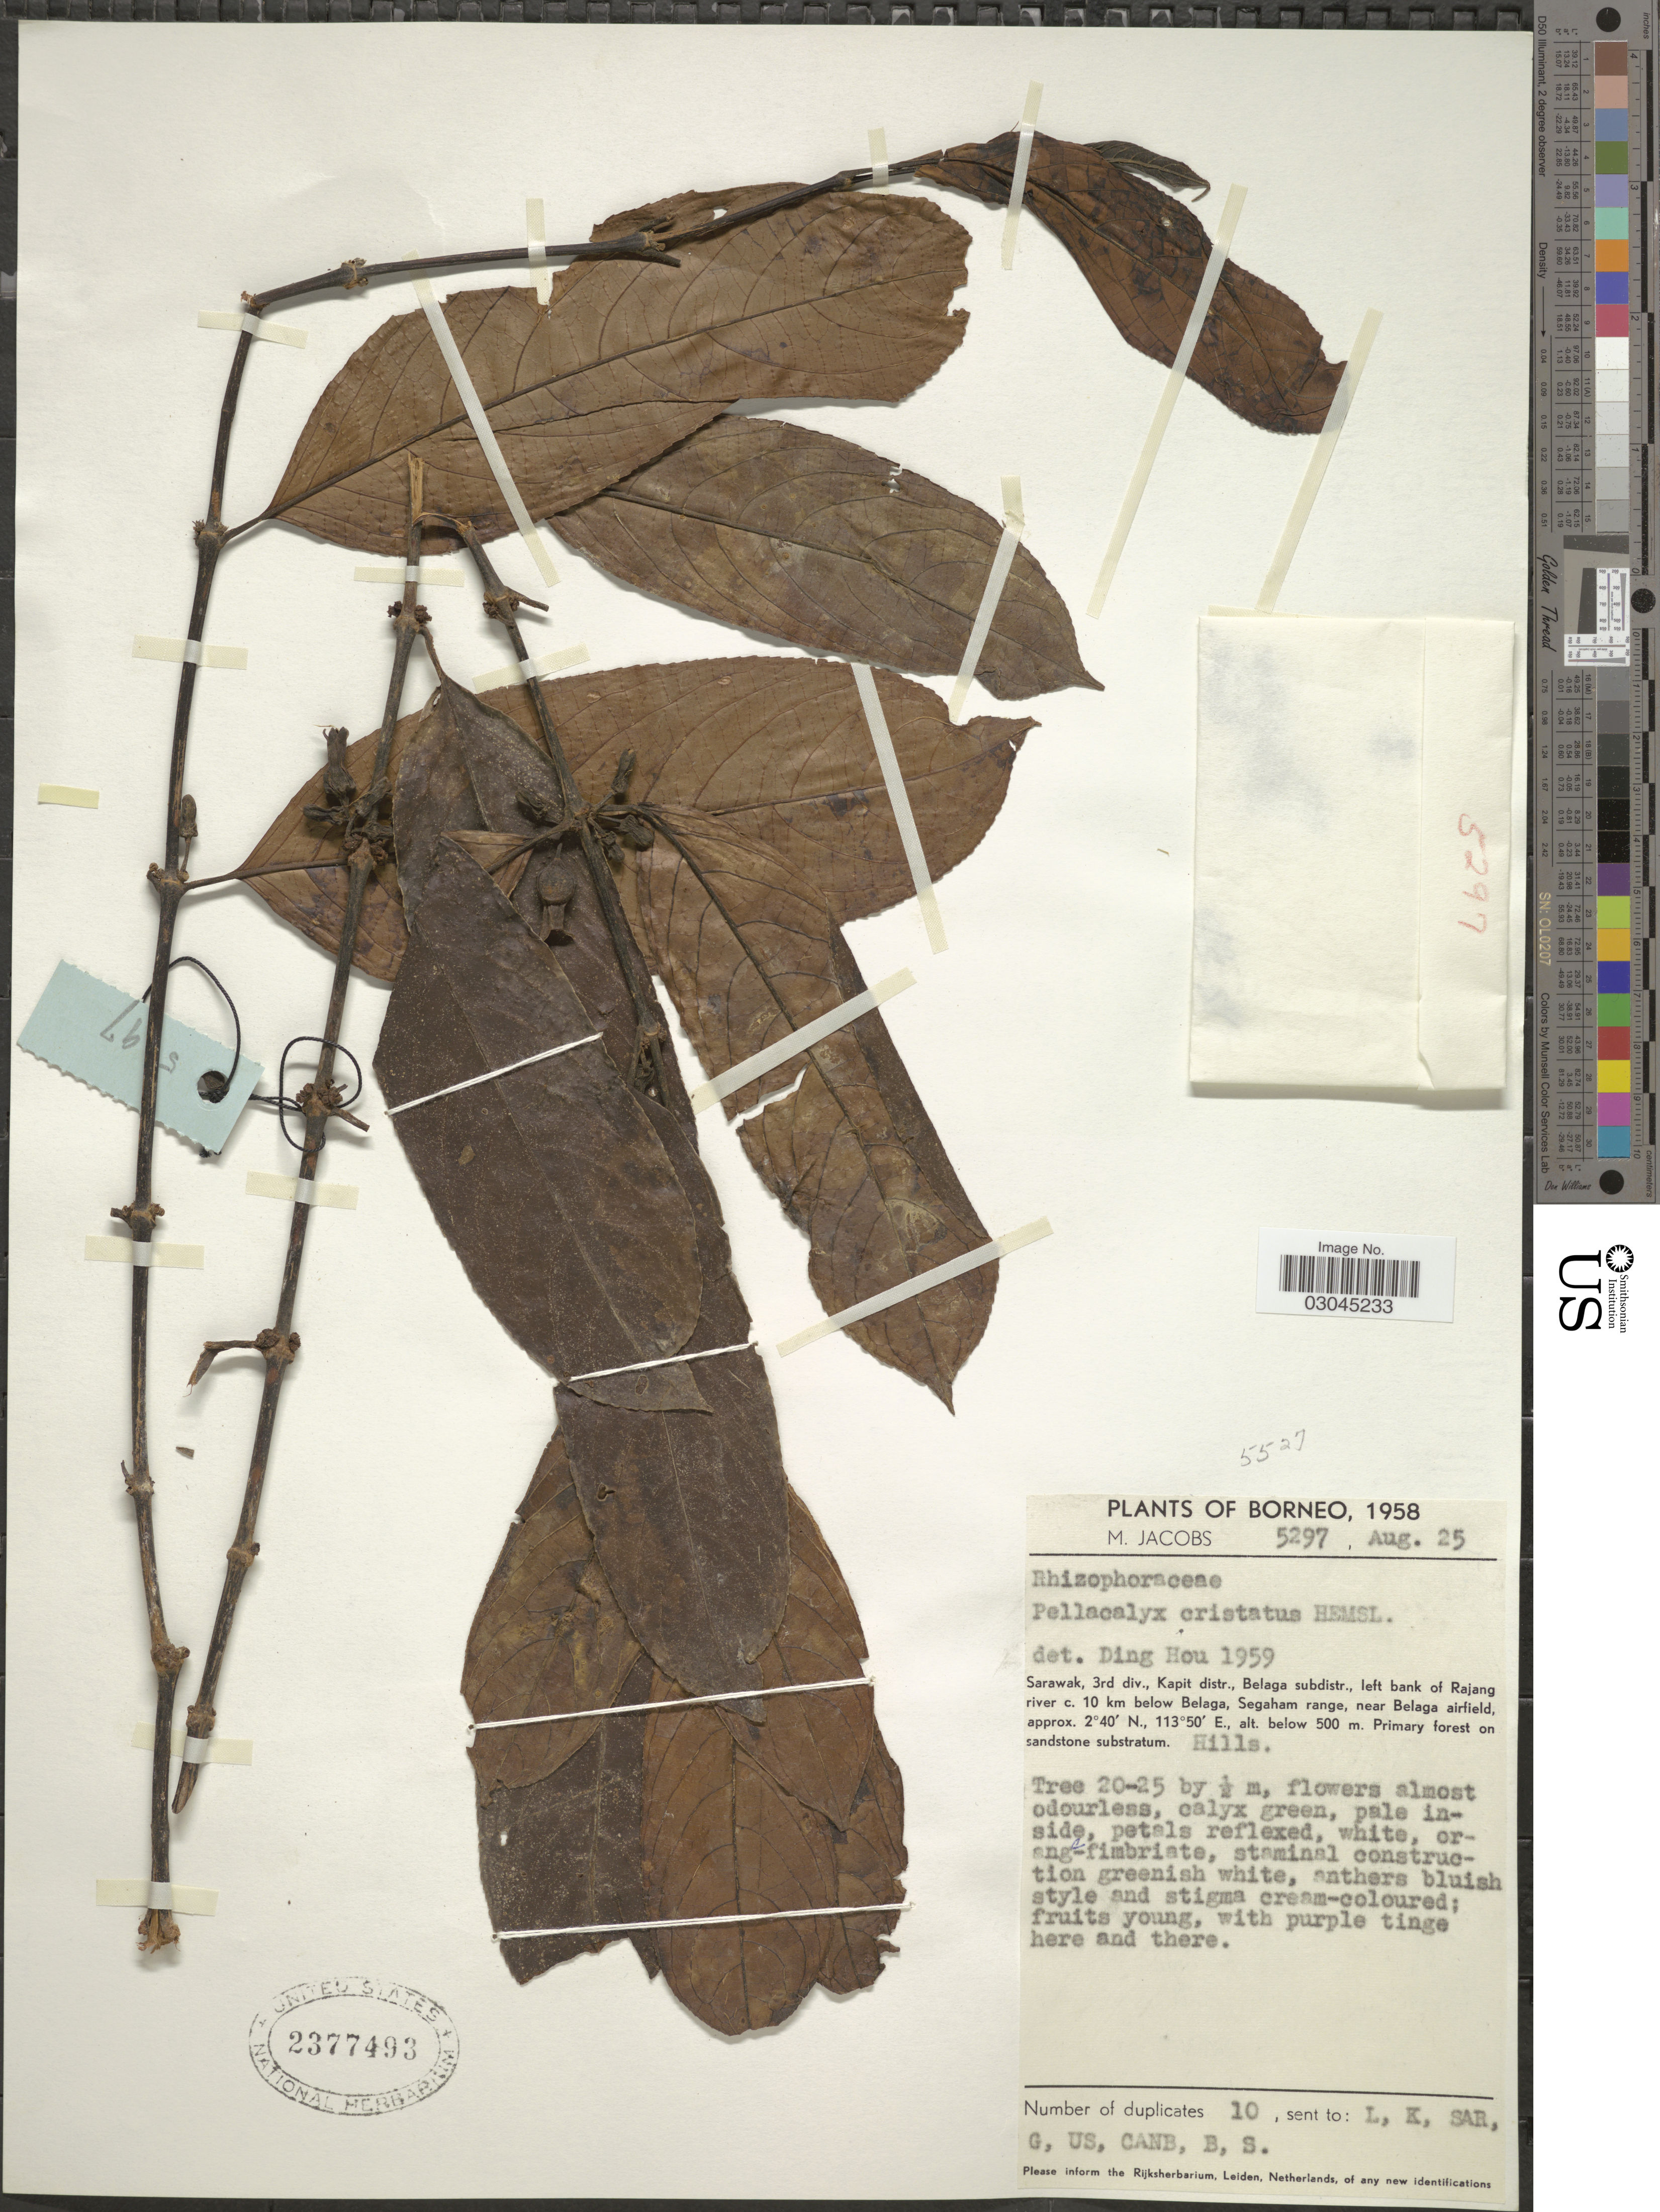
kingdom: Plantae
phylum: Tracheophyta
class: Magnoliopsida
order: Malpighiales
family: Rhizophoraceae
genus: Pellacalyx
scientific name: Pellacalyx cristatus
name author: Hemsl.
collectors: M. Jacobs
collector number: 5297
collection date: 1958-08-25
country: Malaysia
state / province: Sarawak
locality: Borneo. 3rd div., Kapit distr., Belaga subdistr., left bank of Rajang river c. 10 km below Belaga, Segaham range, near Belaga airfield.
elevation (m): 500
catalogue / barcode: US 2377493